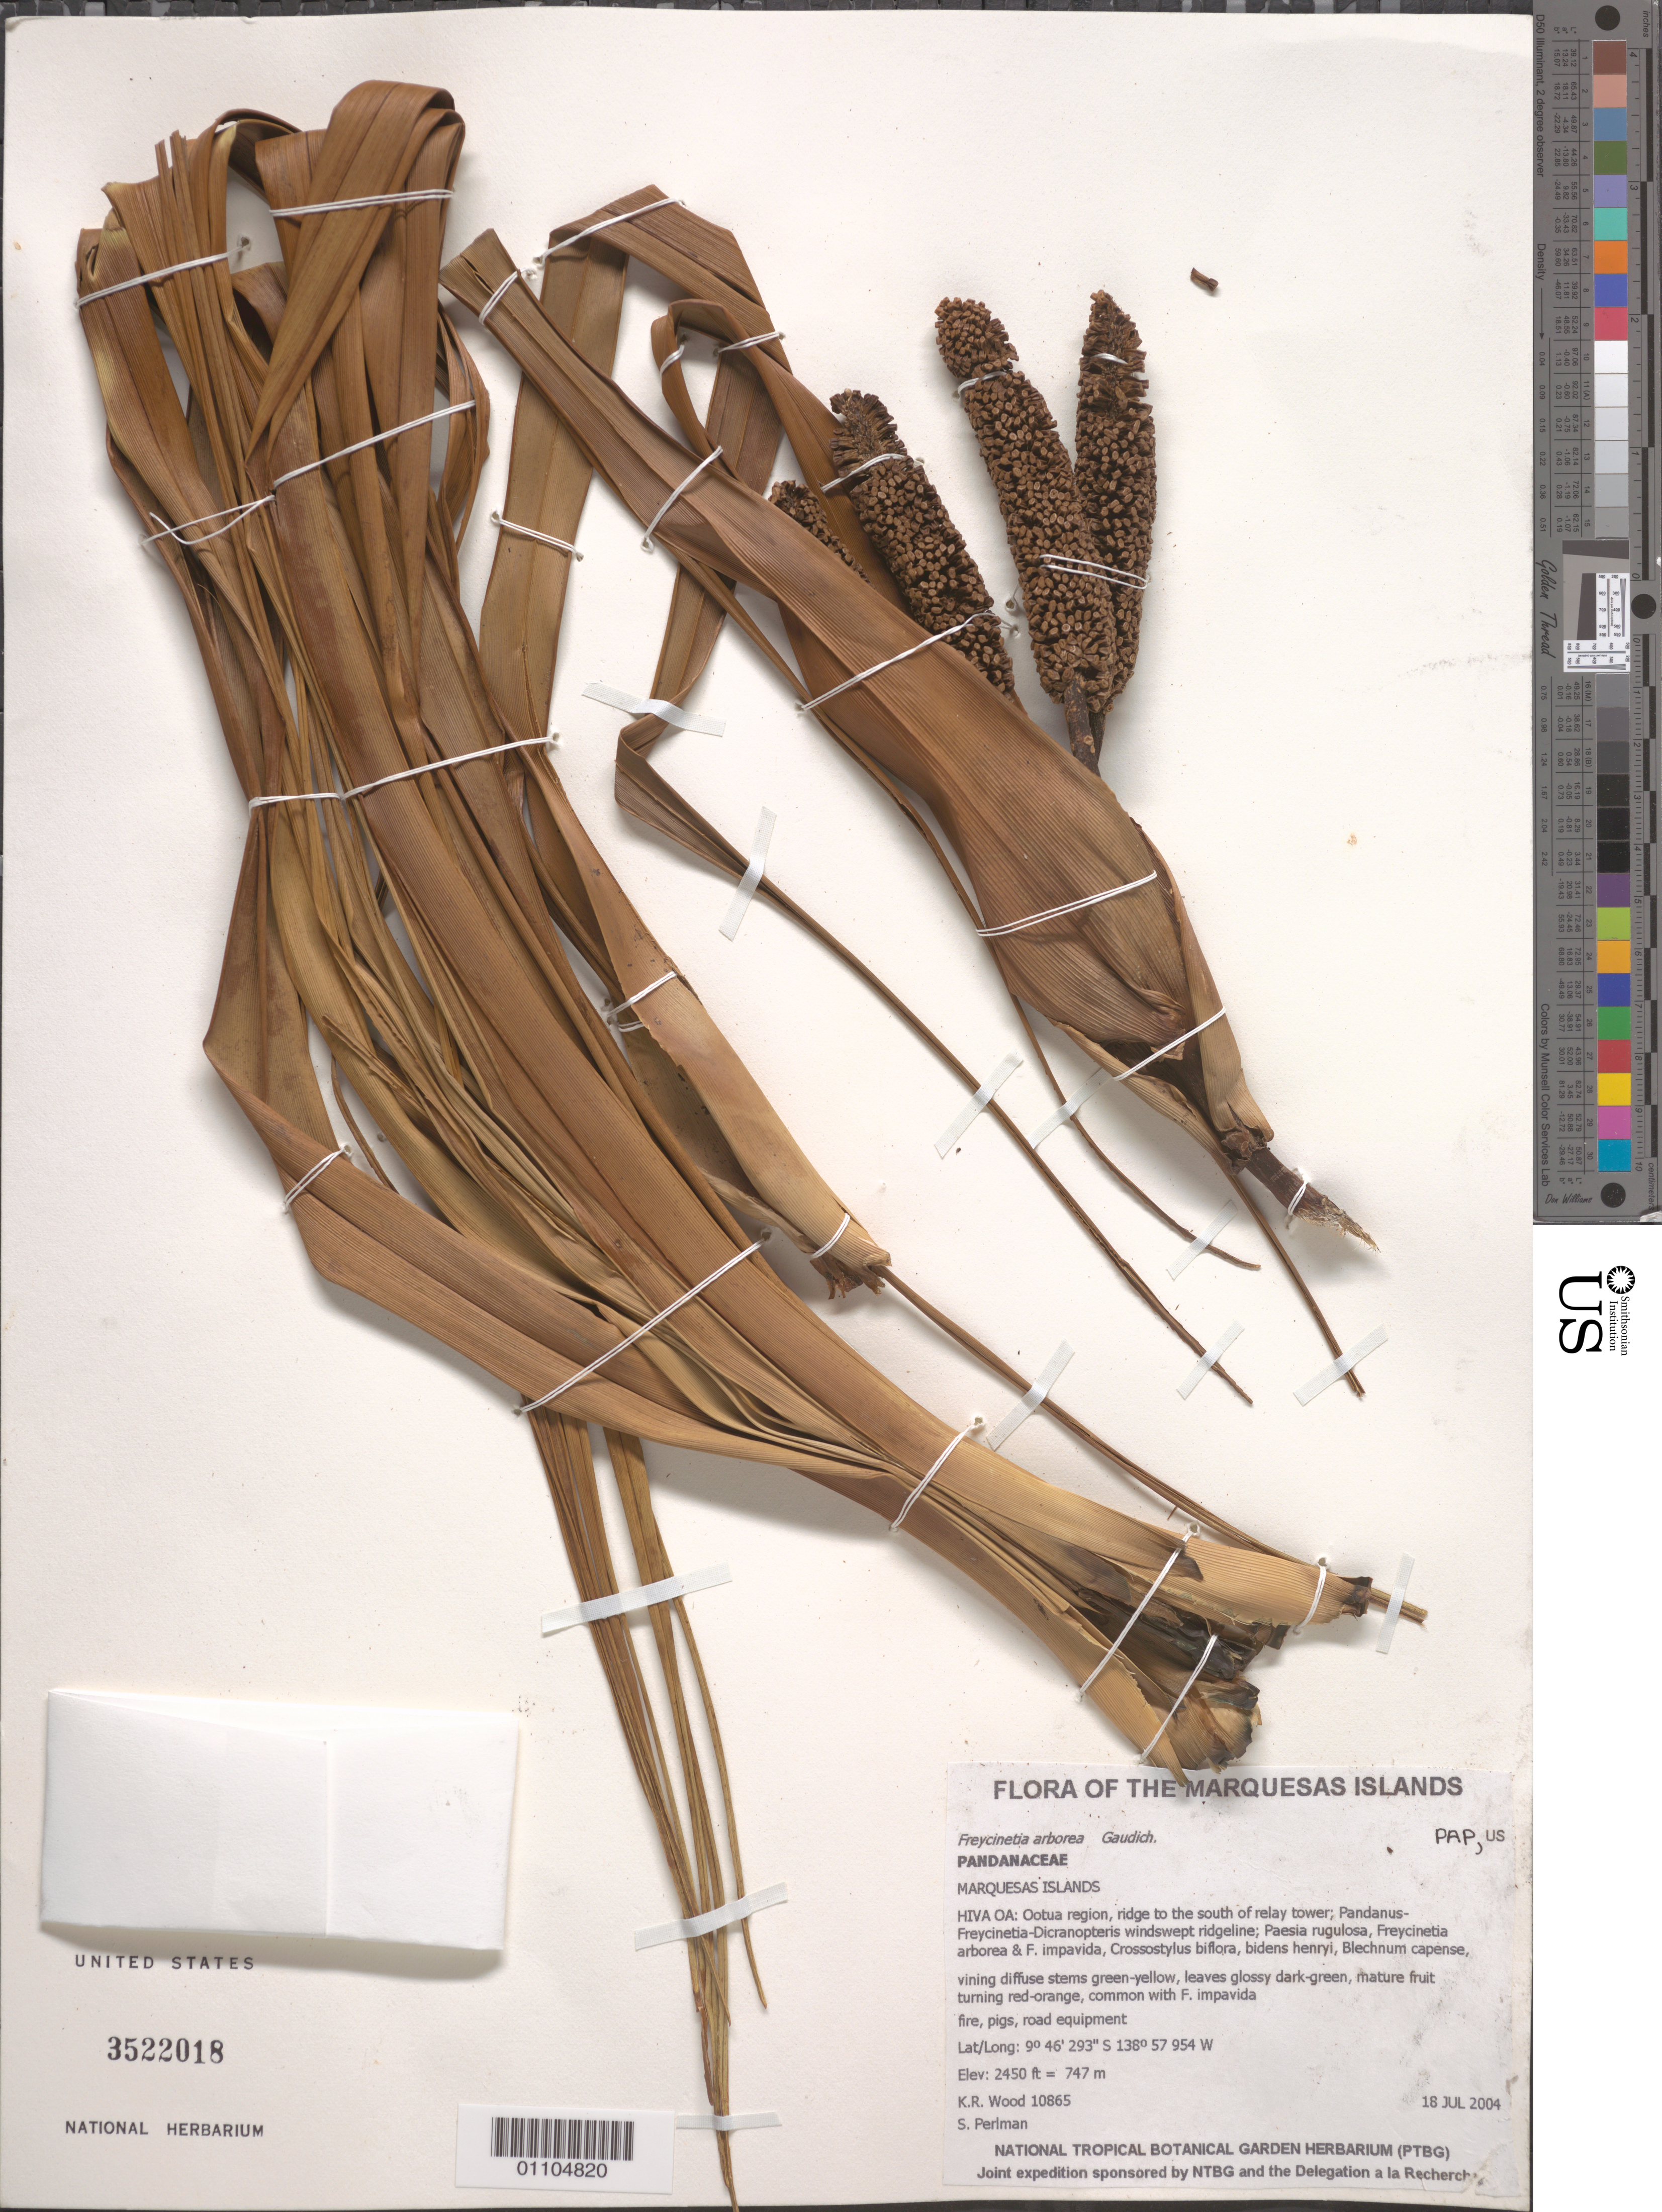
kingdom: Plantae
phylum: Tracheophyta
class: Liliopsida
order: Pandanales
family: Pandanaceae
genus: Freycinetia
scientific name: Freycinetia arborea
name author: Gaudich.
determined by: Lorence, David H., (PTBG), National Tropical Botanical Garden (UNITED STATES)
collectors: K. R. Wood & S. P. Perlman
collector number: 10865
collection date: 2004-07-18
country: French Polynesia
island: Hiva Oa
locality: Ootua region, ridge to the south of relay tower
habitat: Pandanus-Freycinetia-Dicranopteris windswept ridgeline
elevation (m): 747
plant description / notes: Fire, pigs, road equipment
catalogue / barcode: US 3522018